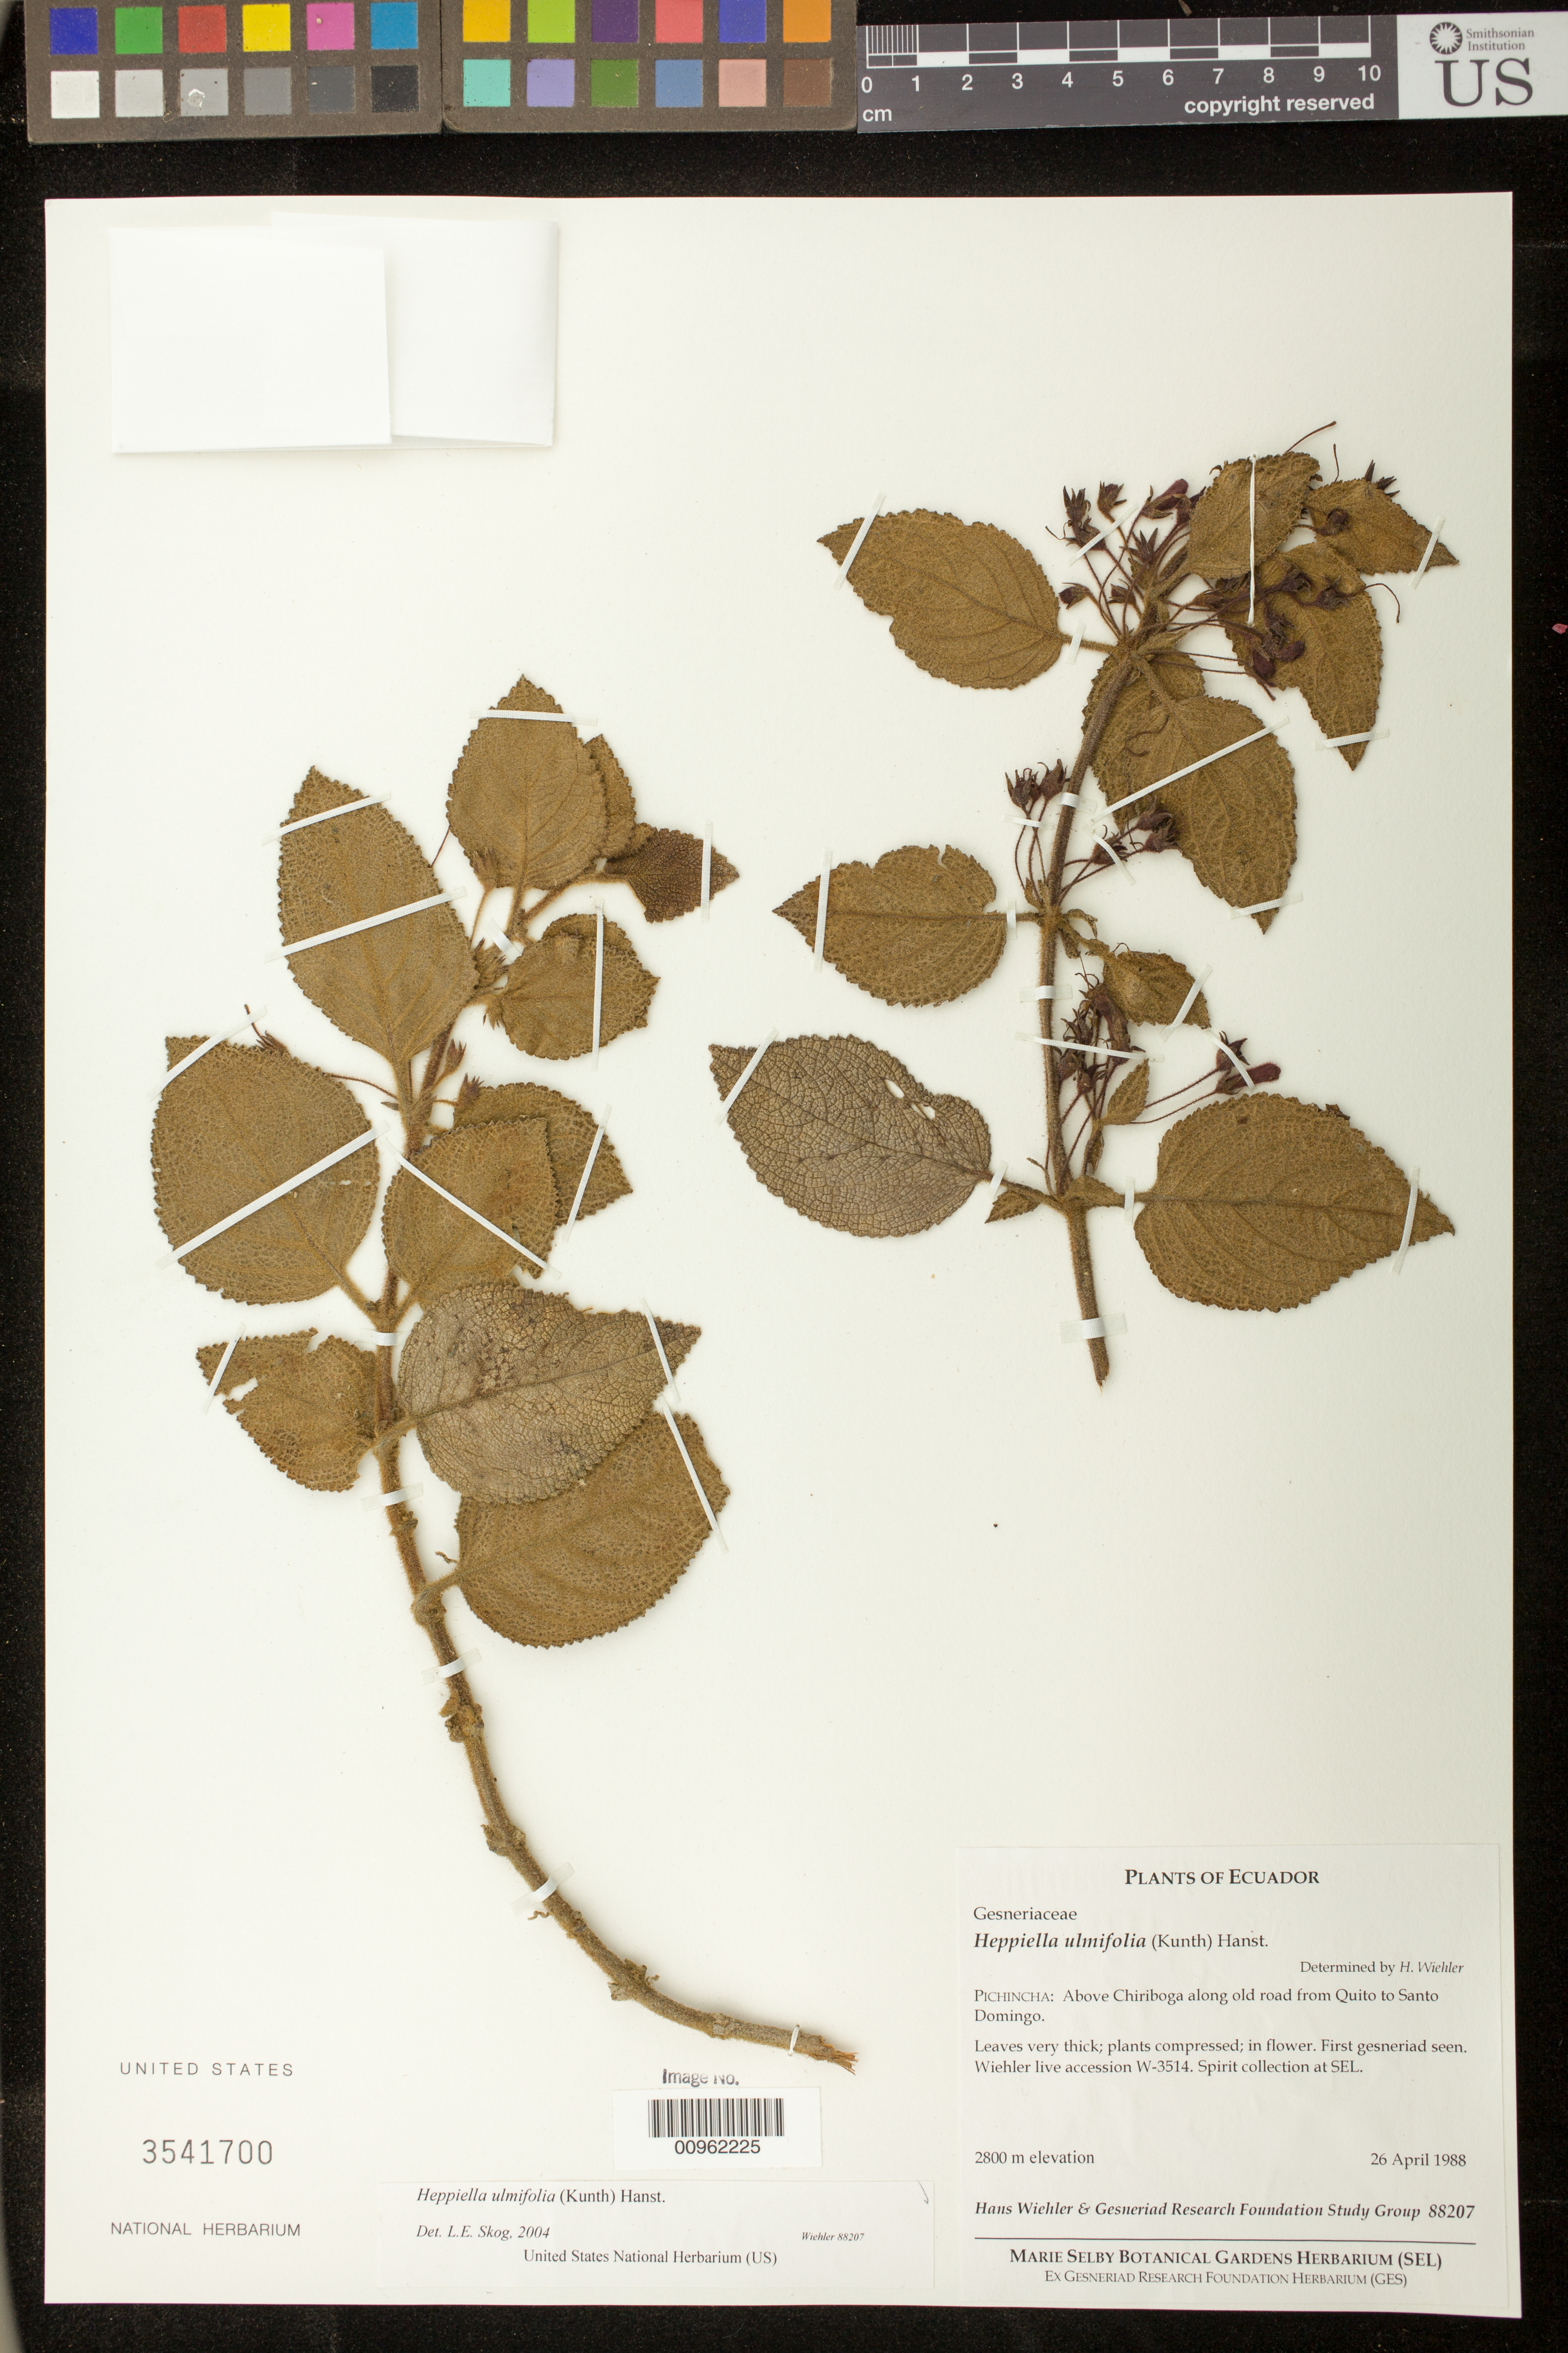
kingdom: Plantae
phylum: Tracheophyta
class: Magnoliopsida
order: Lamiales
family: Gesneriaceae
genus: Heppiella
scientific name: Heppiella ulmifolia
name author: (Kunth) Hanst.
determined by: Skog, Laurence E.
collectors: H. J. Wiehler & GRF Study Group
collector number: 88207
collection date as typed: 26 Apr 1988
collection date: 1988-04-26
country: Ecuador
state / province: Pichincha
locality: Pichincha: above Chiriboga along old road from Quito to Santo Domingo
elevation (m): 2800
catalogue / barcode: US 3541700